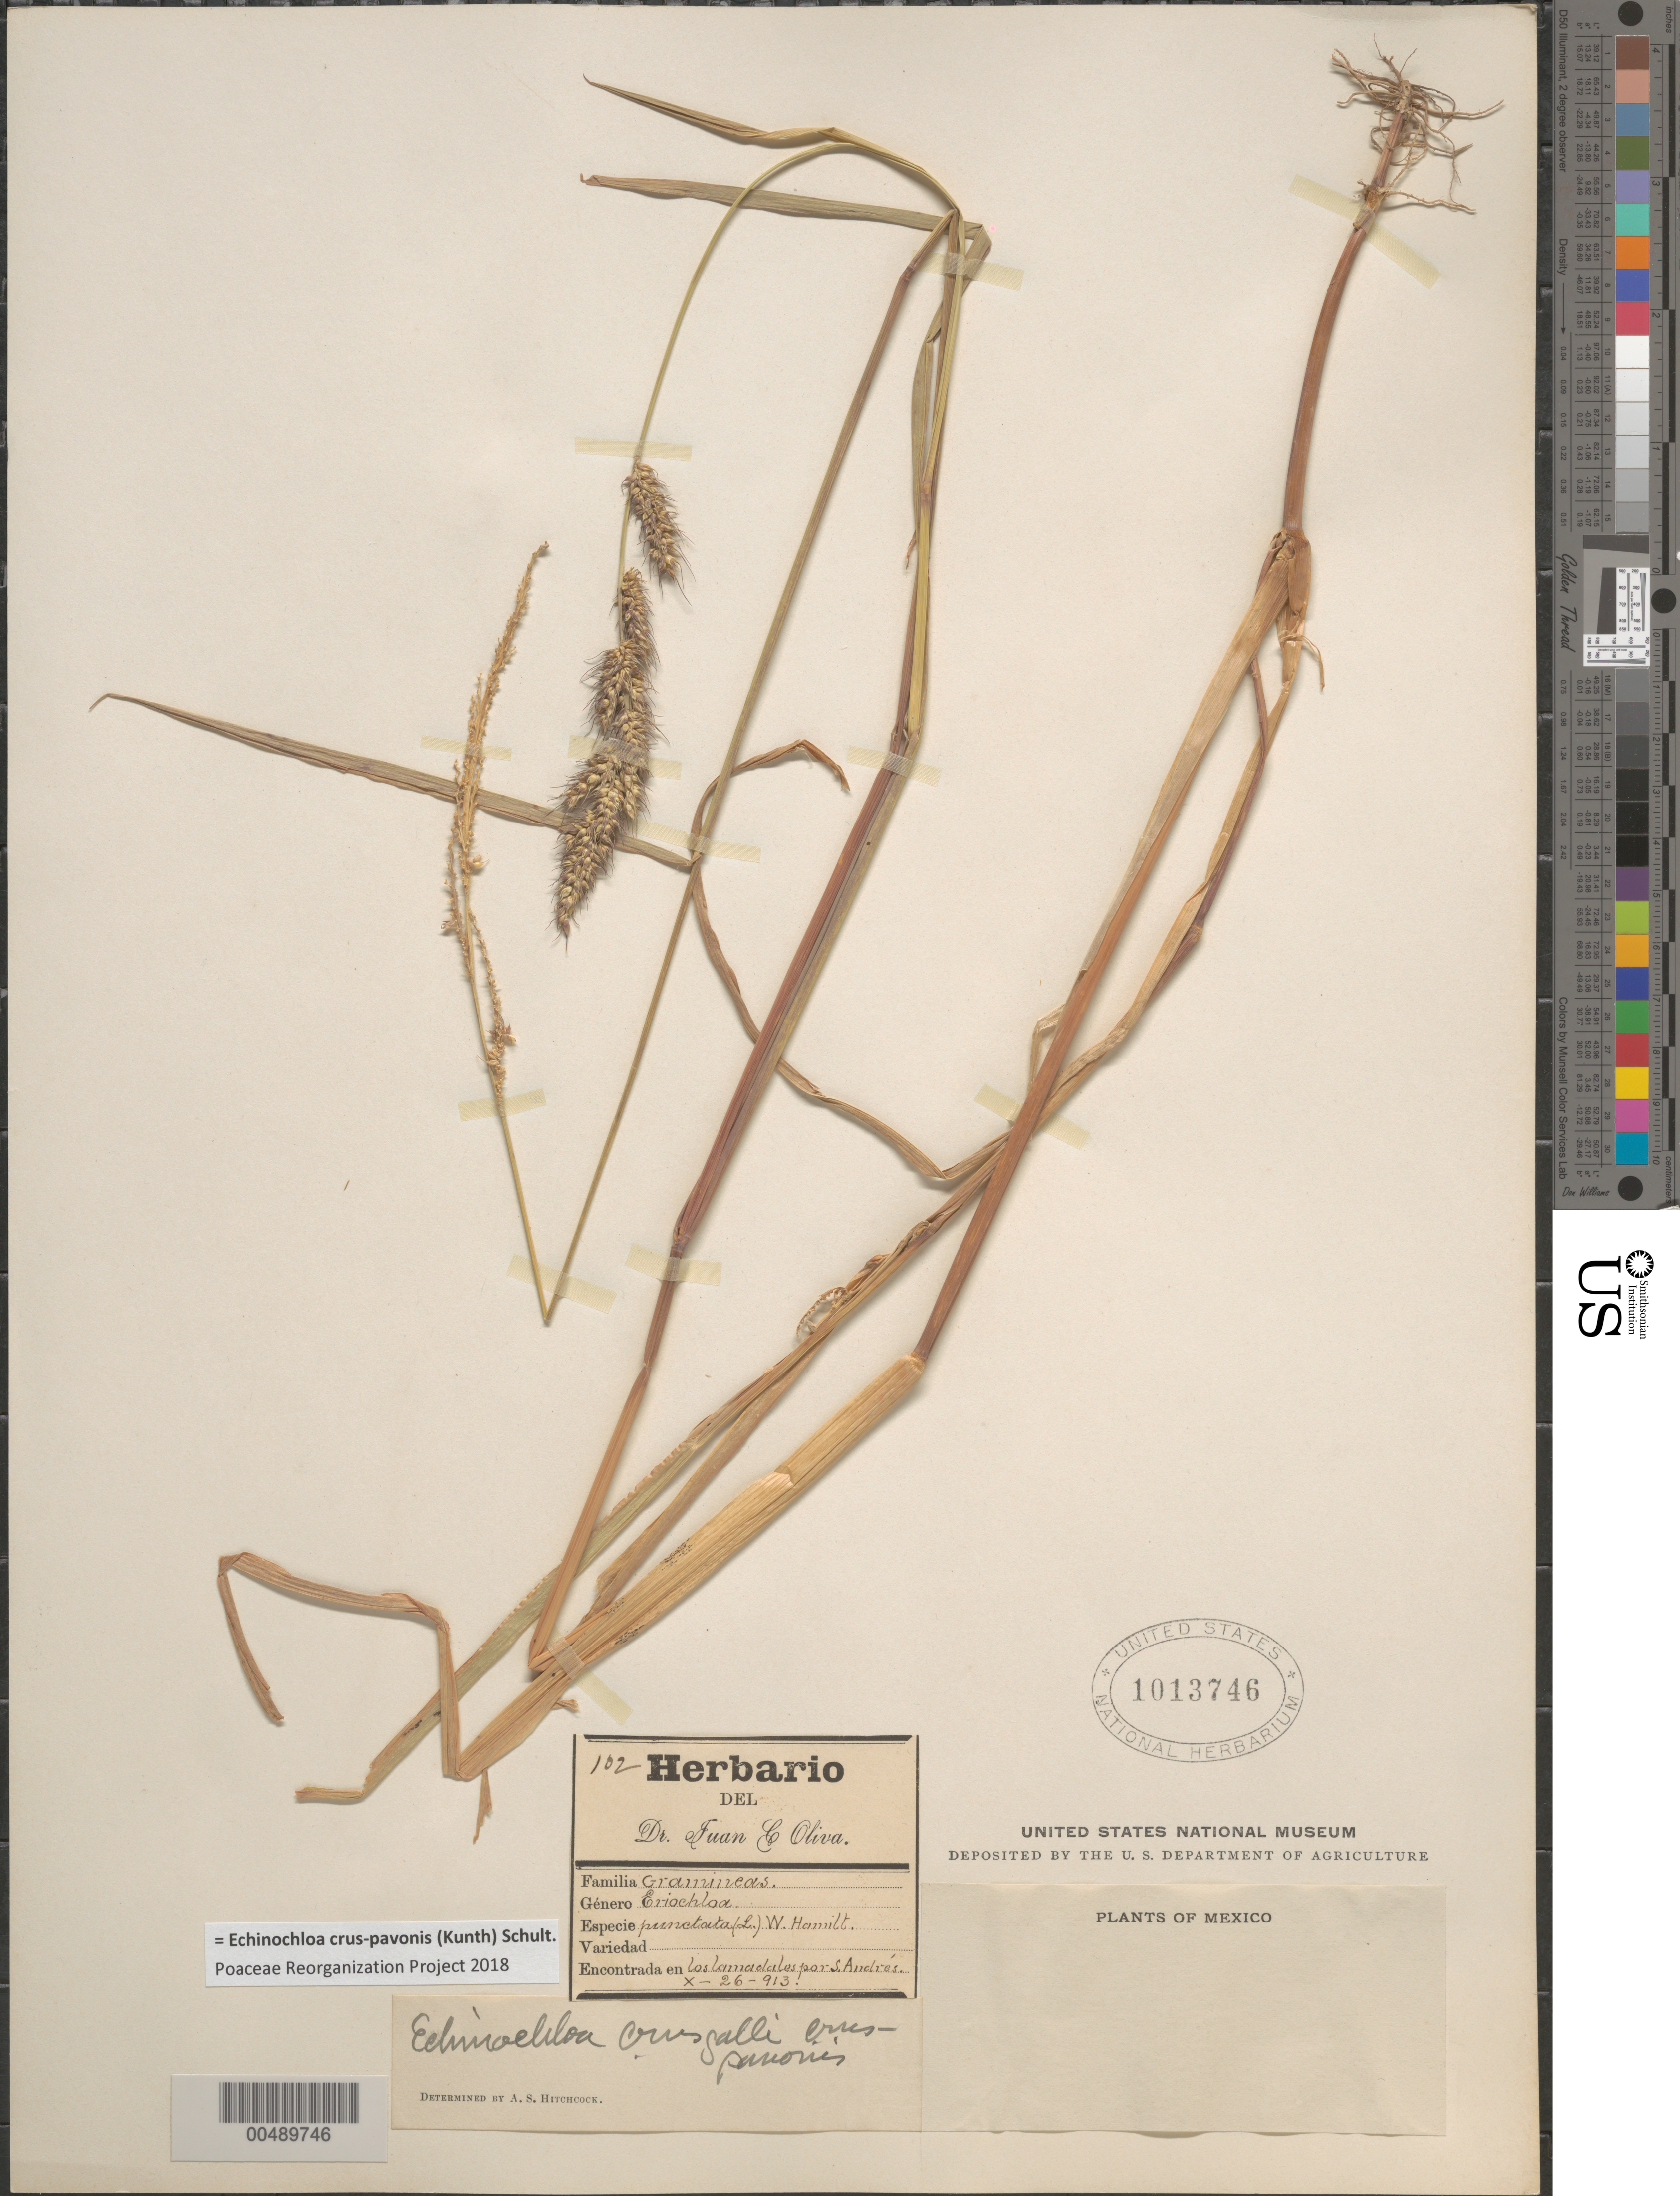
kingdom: Plantae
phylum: Tracheophyta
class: Liliopsida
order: Poales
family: Poaceae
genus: Echinochloa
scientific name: Echinochloa crus-pavonis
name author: (Kunth) Schult.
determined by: Poaceae Reorganization Project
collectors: J. C. Oliva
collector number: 102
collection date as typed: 26 Oct 1913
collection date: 1913-10-26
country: Mexico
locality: Los lamadales por San Andrés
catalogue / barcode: US 1013746